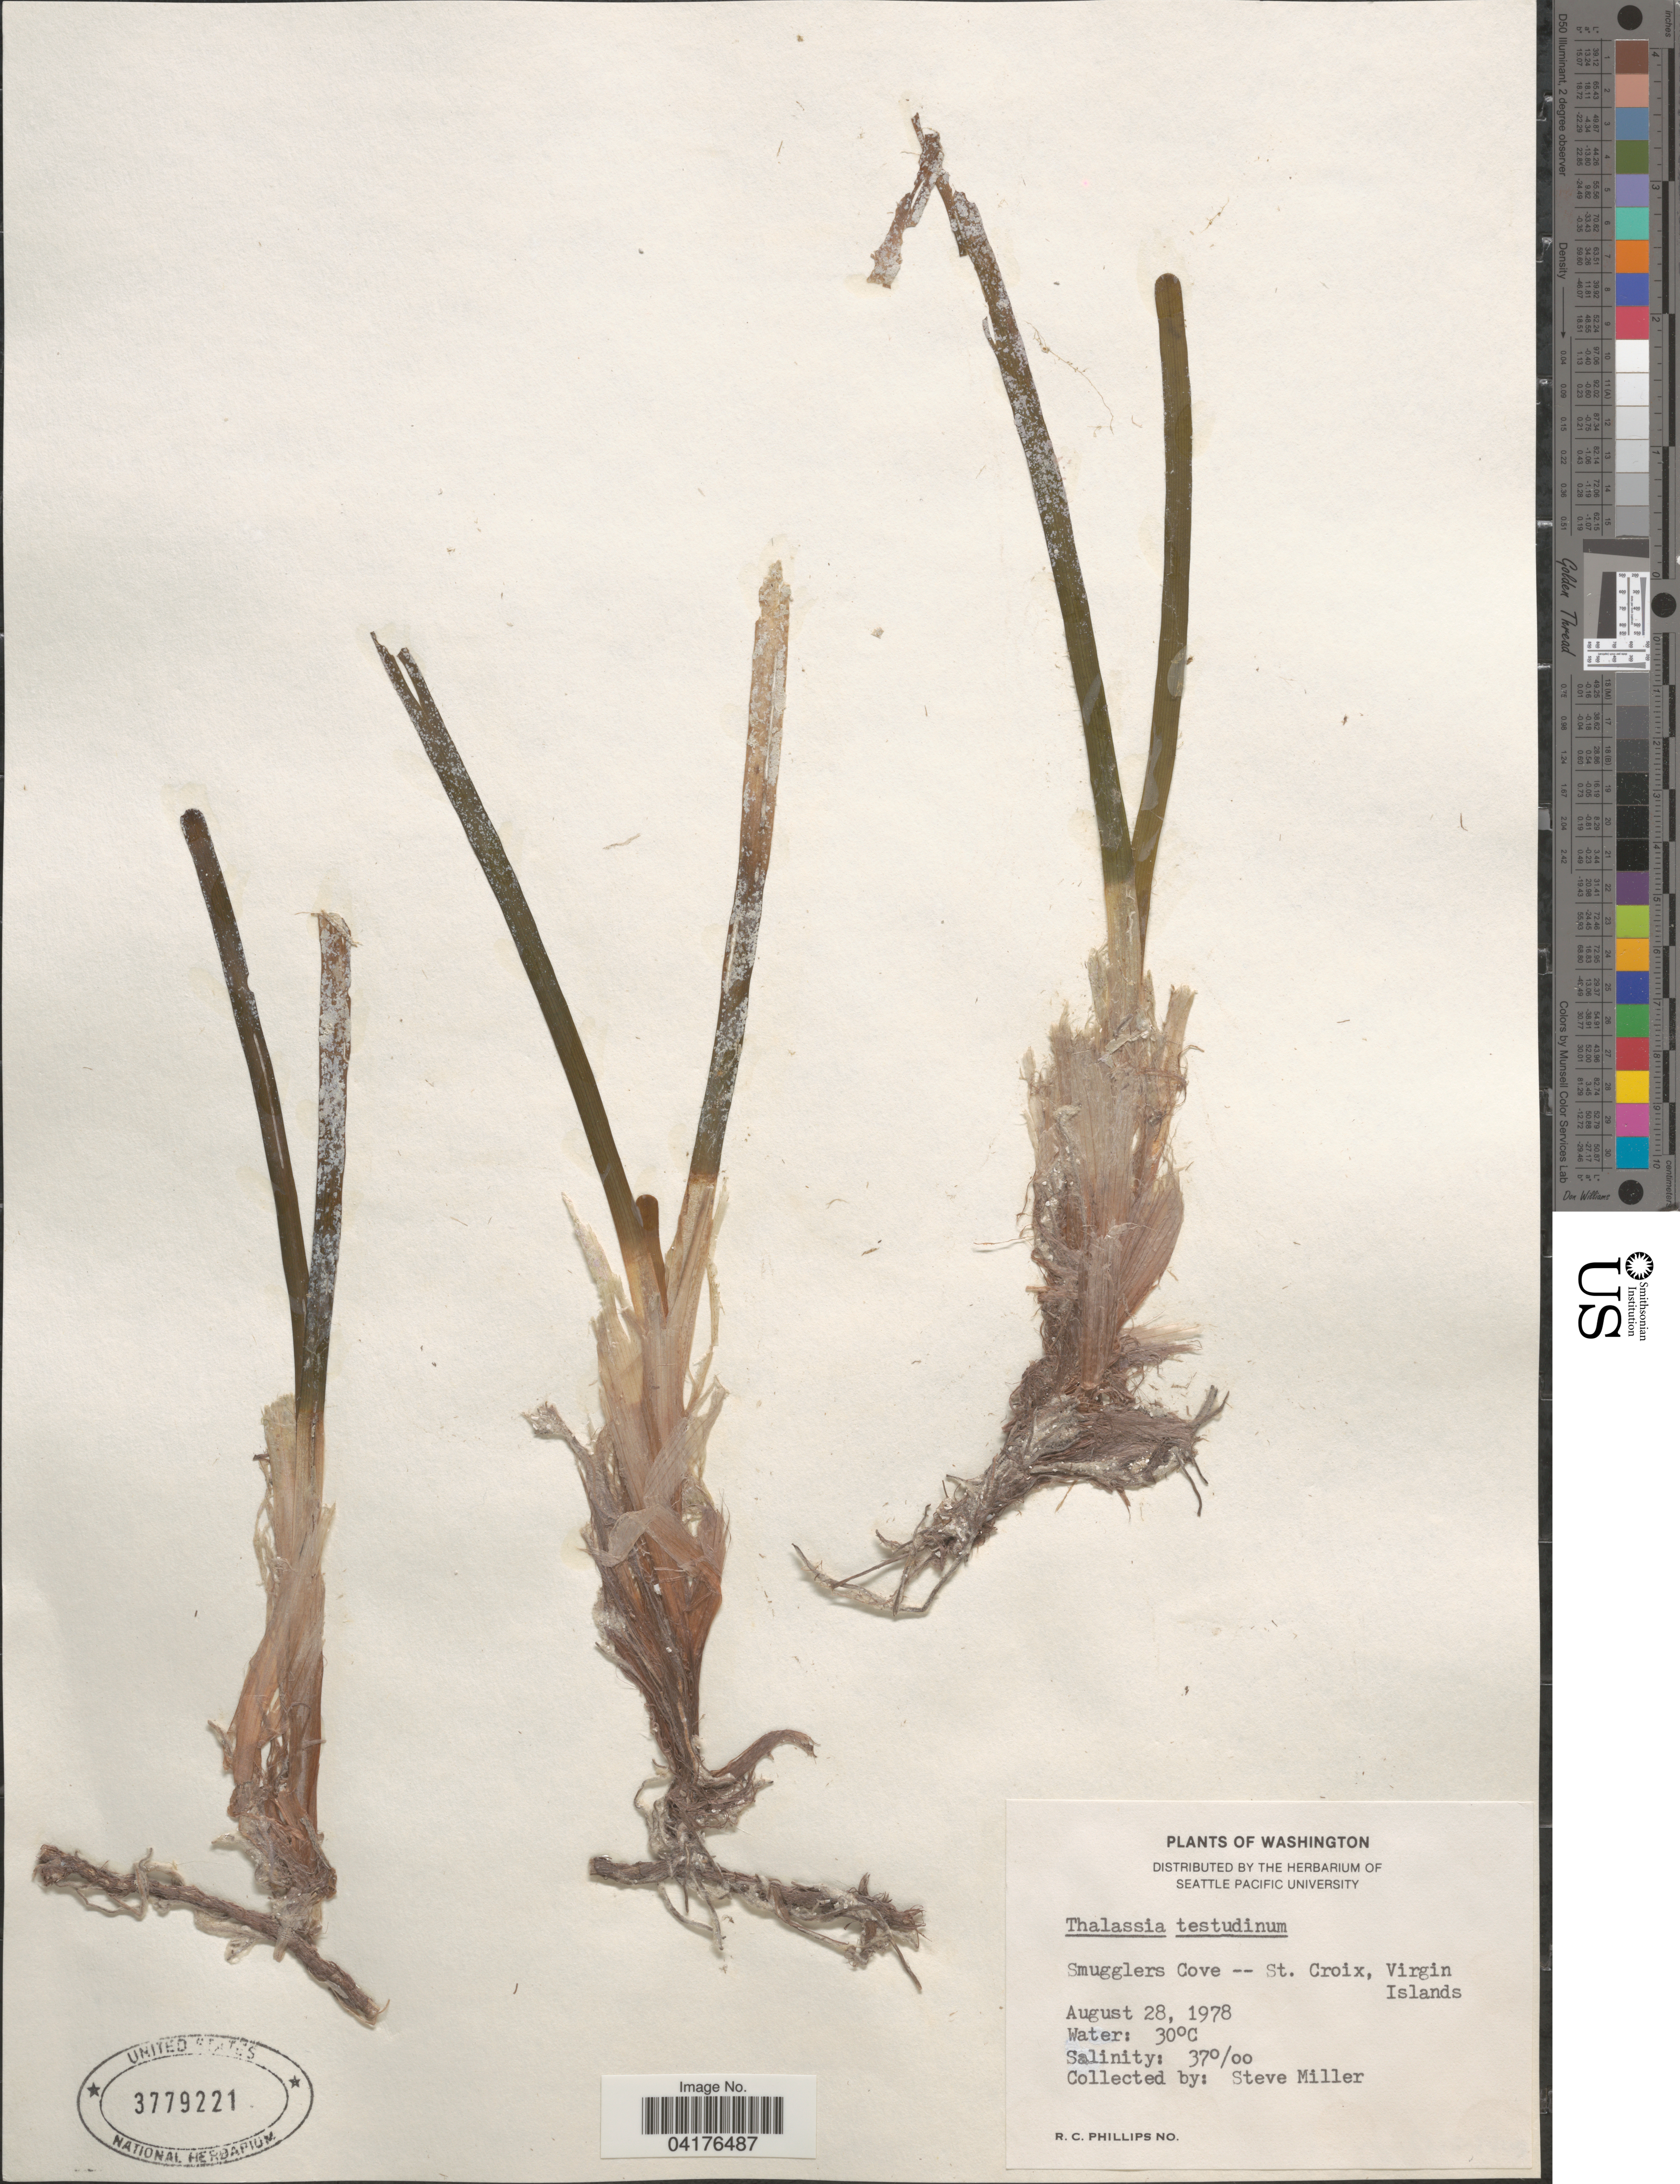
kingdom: Plantae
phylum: Tracheophyta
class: Liliopsida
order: Alismatales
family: Hydrocharitaceae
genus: Thalassia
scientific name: Thalassia testudinum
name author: Banks & Sol. ex K.D. Koenig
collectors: S. Miller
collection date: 1978-08-28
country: U.S. Virgin Islands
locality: Smugglers Cove -- St. Croix, Virgin Islands.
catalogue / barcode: US 3779221